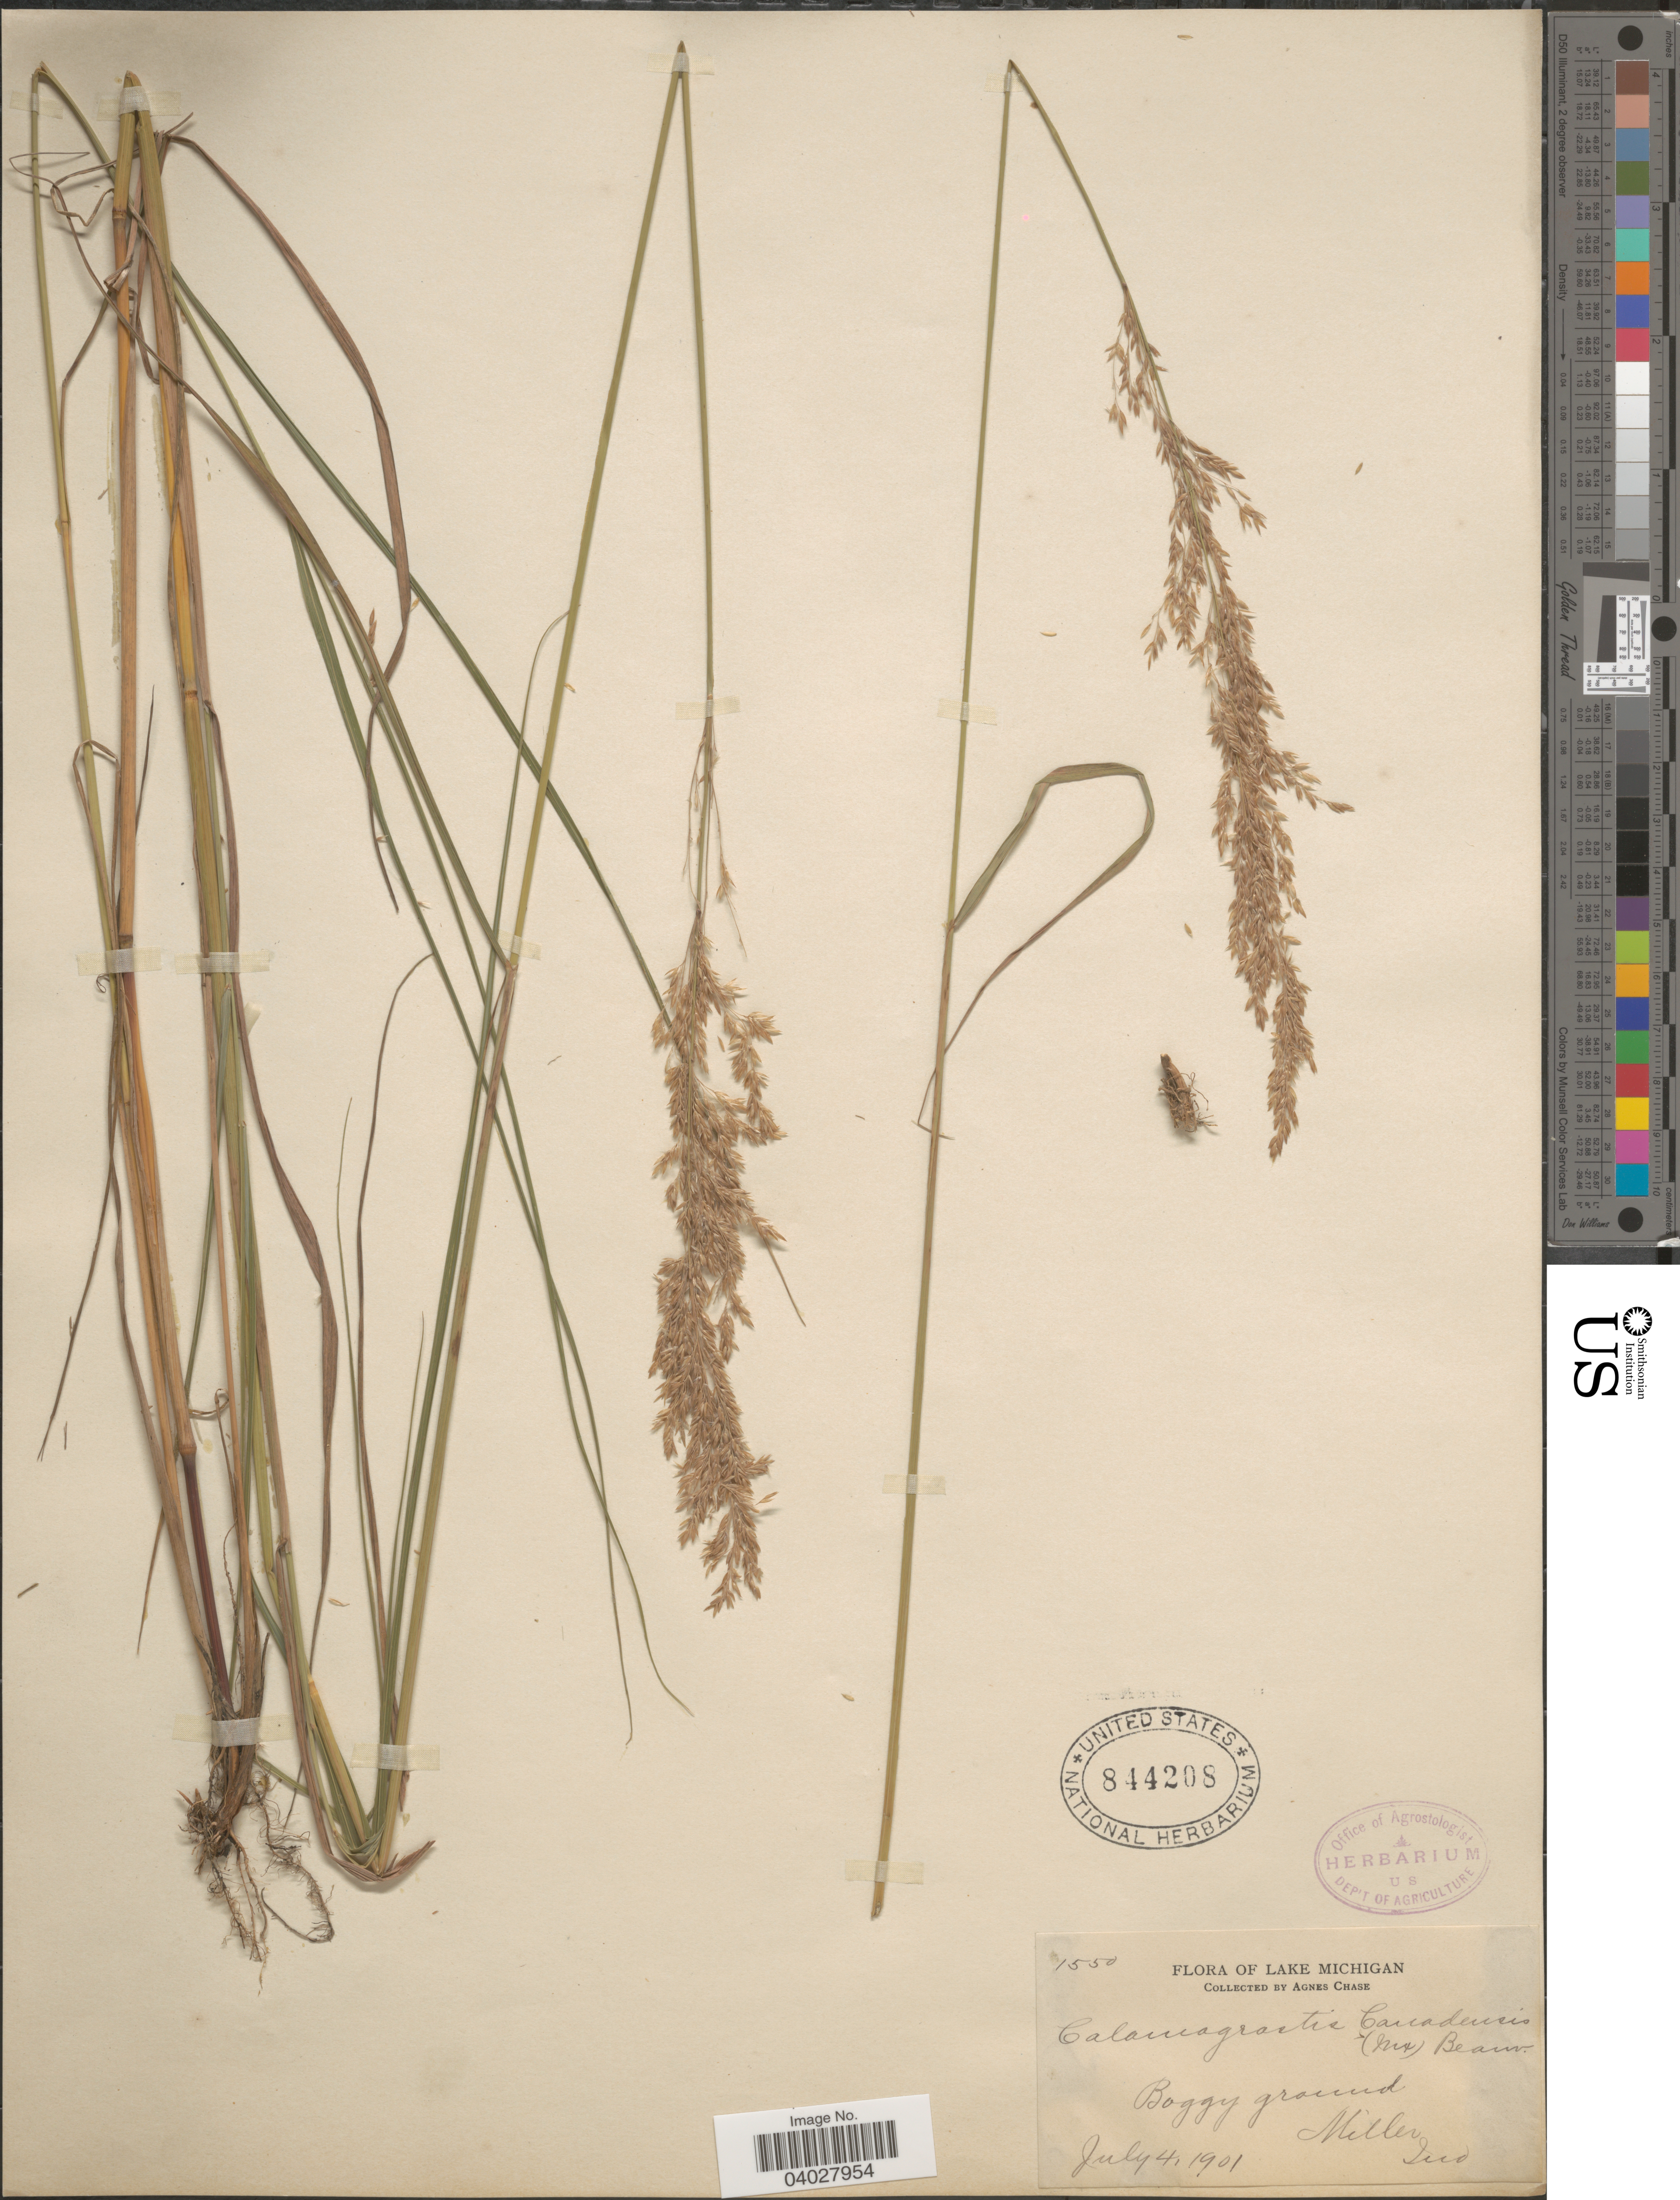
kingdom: Plantae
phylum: Tracheophyta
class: Liliopsida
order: Poales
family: Poaceae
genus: Calamagrostis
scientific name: Calamagrostis canadensis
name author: (Michx.) P. Beauv.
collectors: A. Chase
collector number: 1550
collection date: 1901-07-04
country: United States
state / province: Indiana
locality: Lake Michigan. Boggy ground, Miller.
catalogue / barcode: US 844208